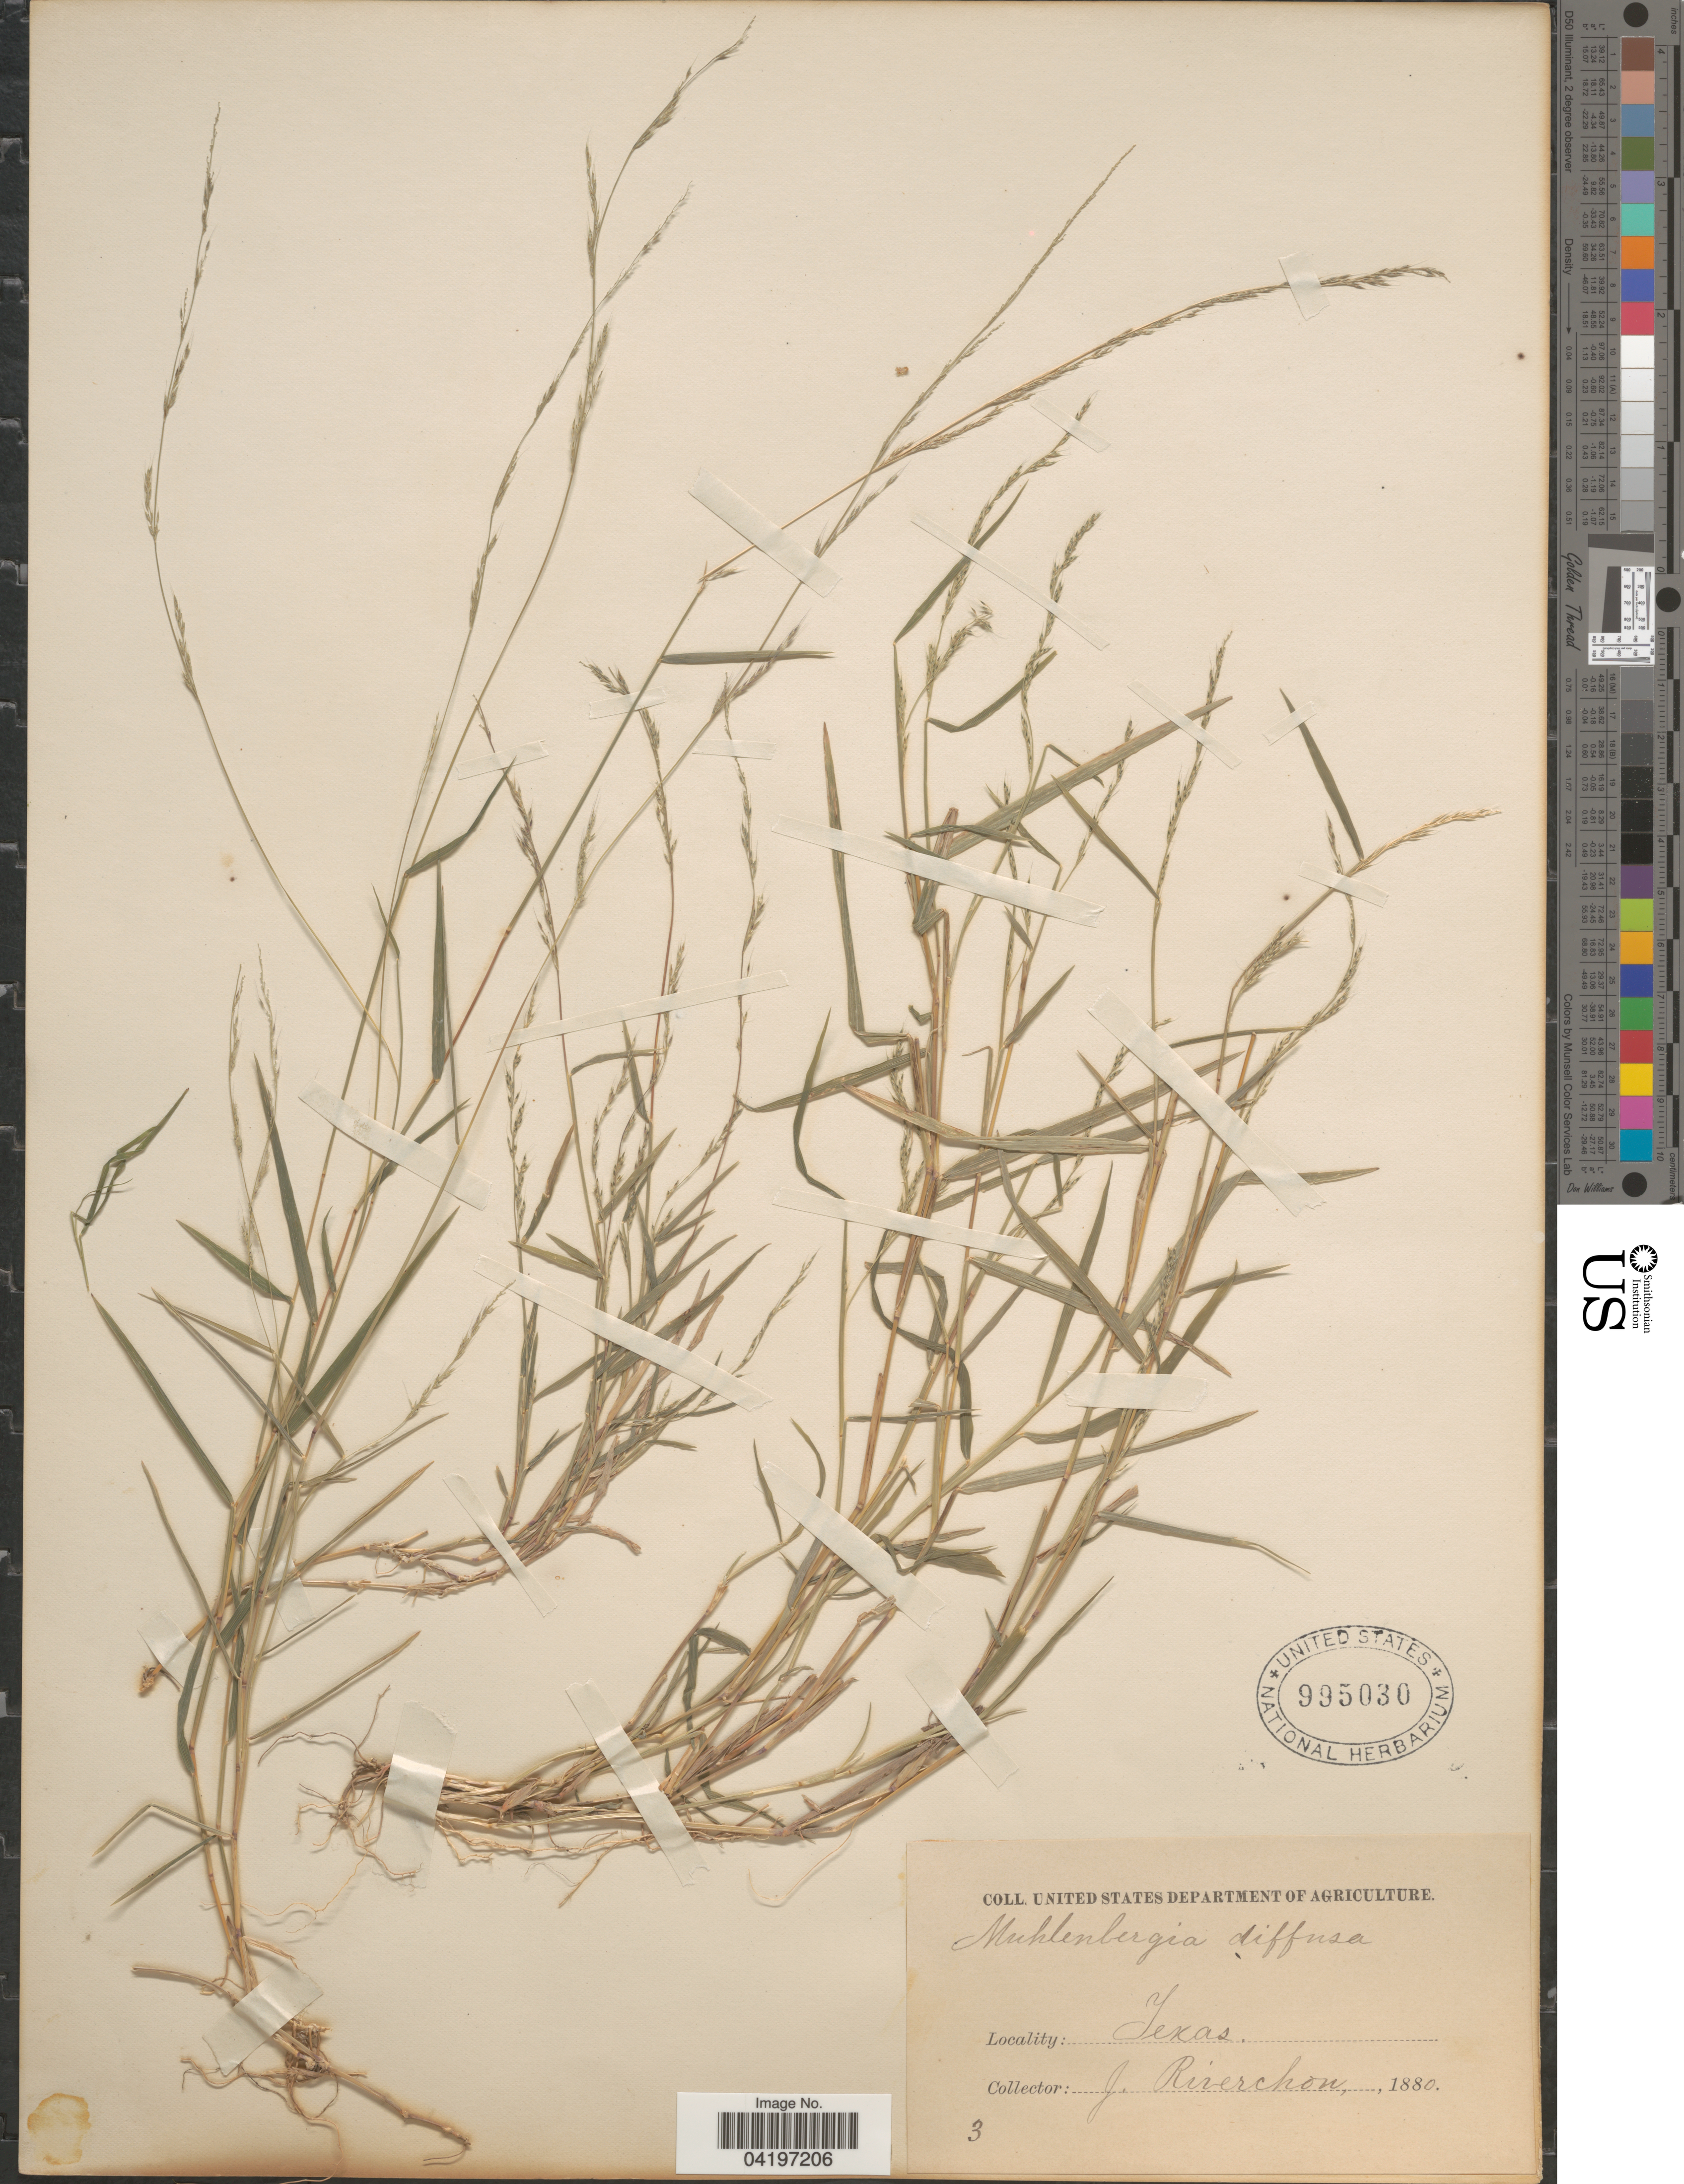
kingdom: Plantae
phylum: Tracheophyta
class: Liliopsida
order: Poales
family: Poaceae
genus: Muhlenbergia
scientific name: Muhlenbergia schreberi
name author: J.F. Gmel.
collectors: J. Reverchon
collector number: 3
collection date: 1880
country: United States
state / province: Texas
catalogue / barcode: US 995030